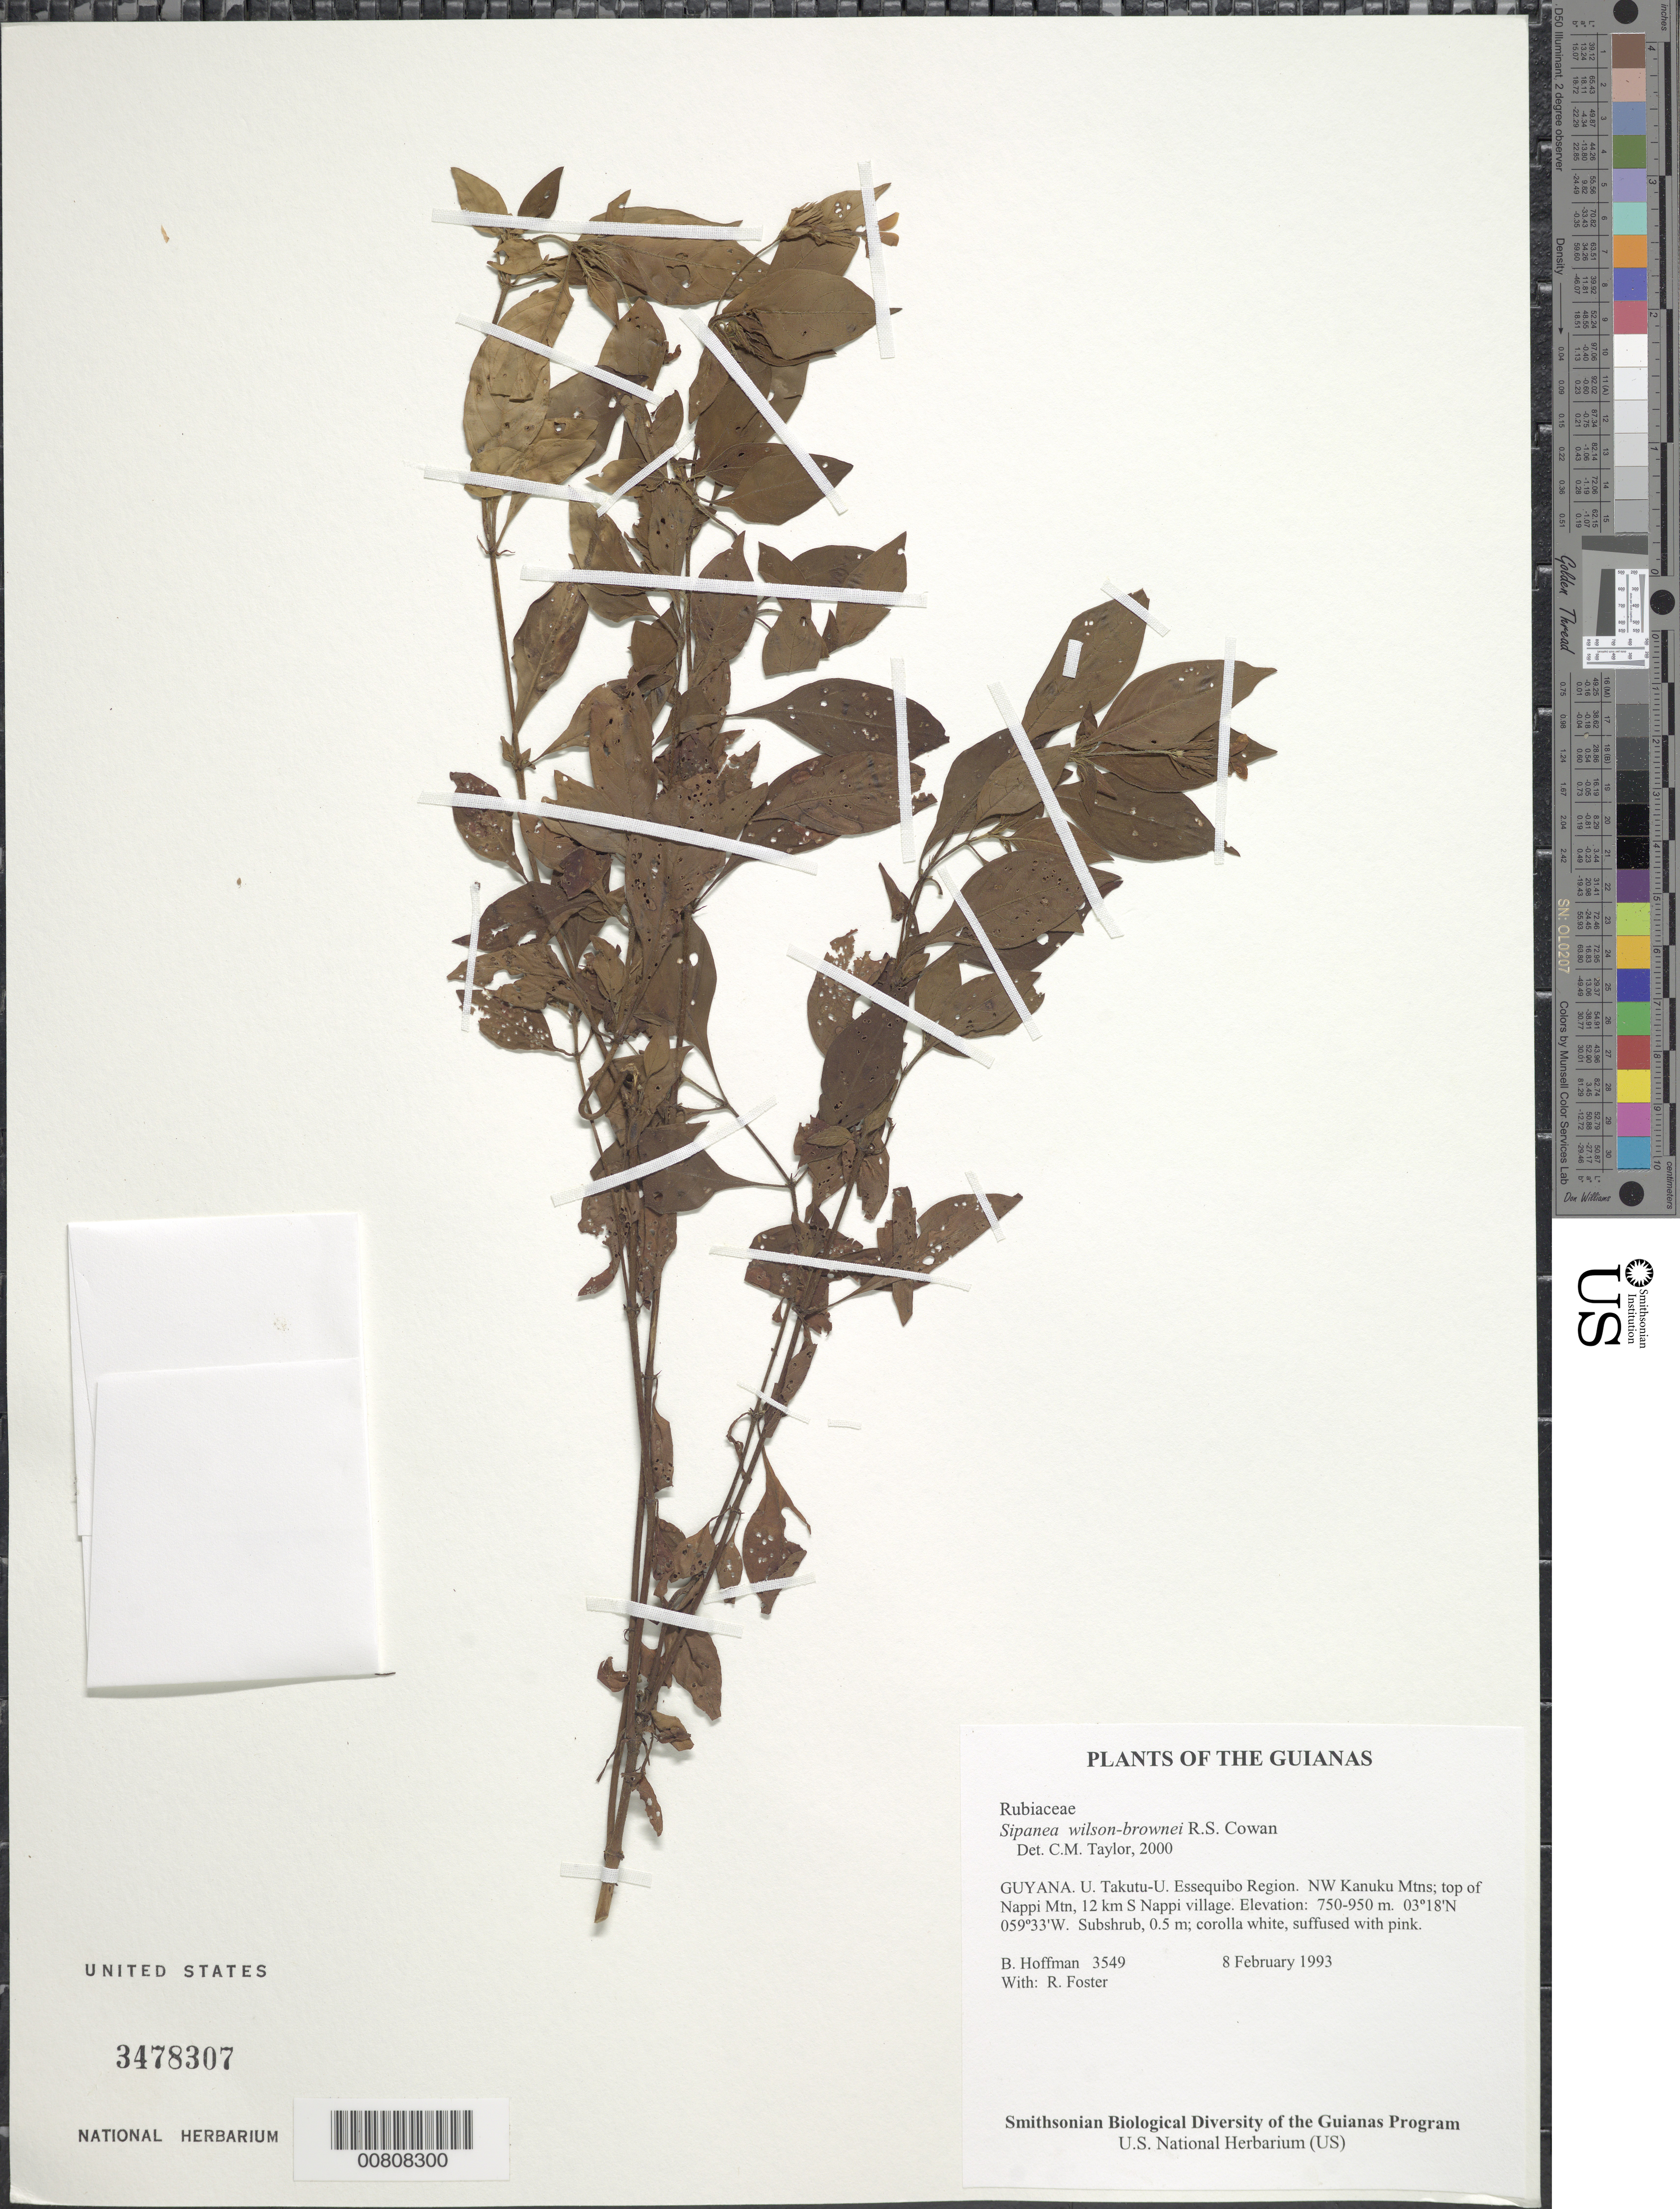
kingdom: Plantae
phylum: Tracheophyta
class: Magnoliopsida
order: Gentianales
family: Rubiaceae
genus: Sipanea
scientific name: Sipanea wilson-brownei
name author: R.S. Cowan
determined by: Taylor, Charlotte M.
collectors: B. Hoffman & R. Foster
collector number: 3549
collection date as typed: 8 February 1993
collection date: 1993-02-08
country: Guyana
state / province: U. Takutu-U. Essequibo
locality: NW Kanuku Mountains; top of Nappi Mountain, 12 km S of Nappi village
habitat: Elfin forest patches, 5-10 m; amongst granite balds. Scattered Clusia thickets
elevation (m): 750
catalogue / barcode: US 3478307